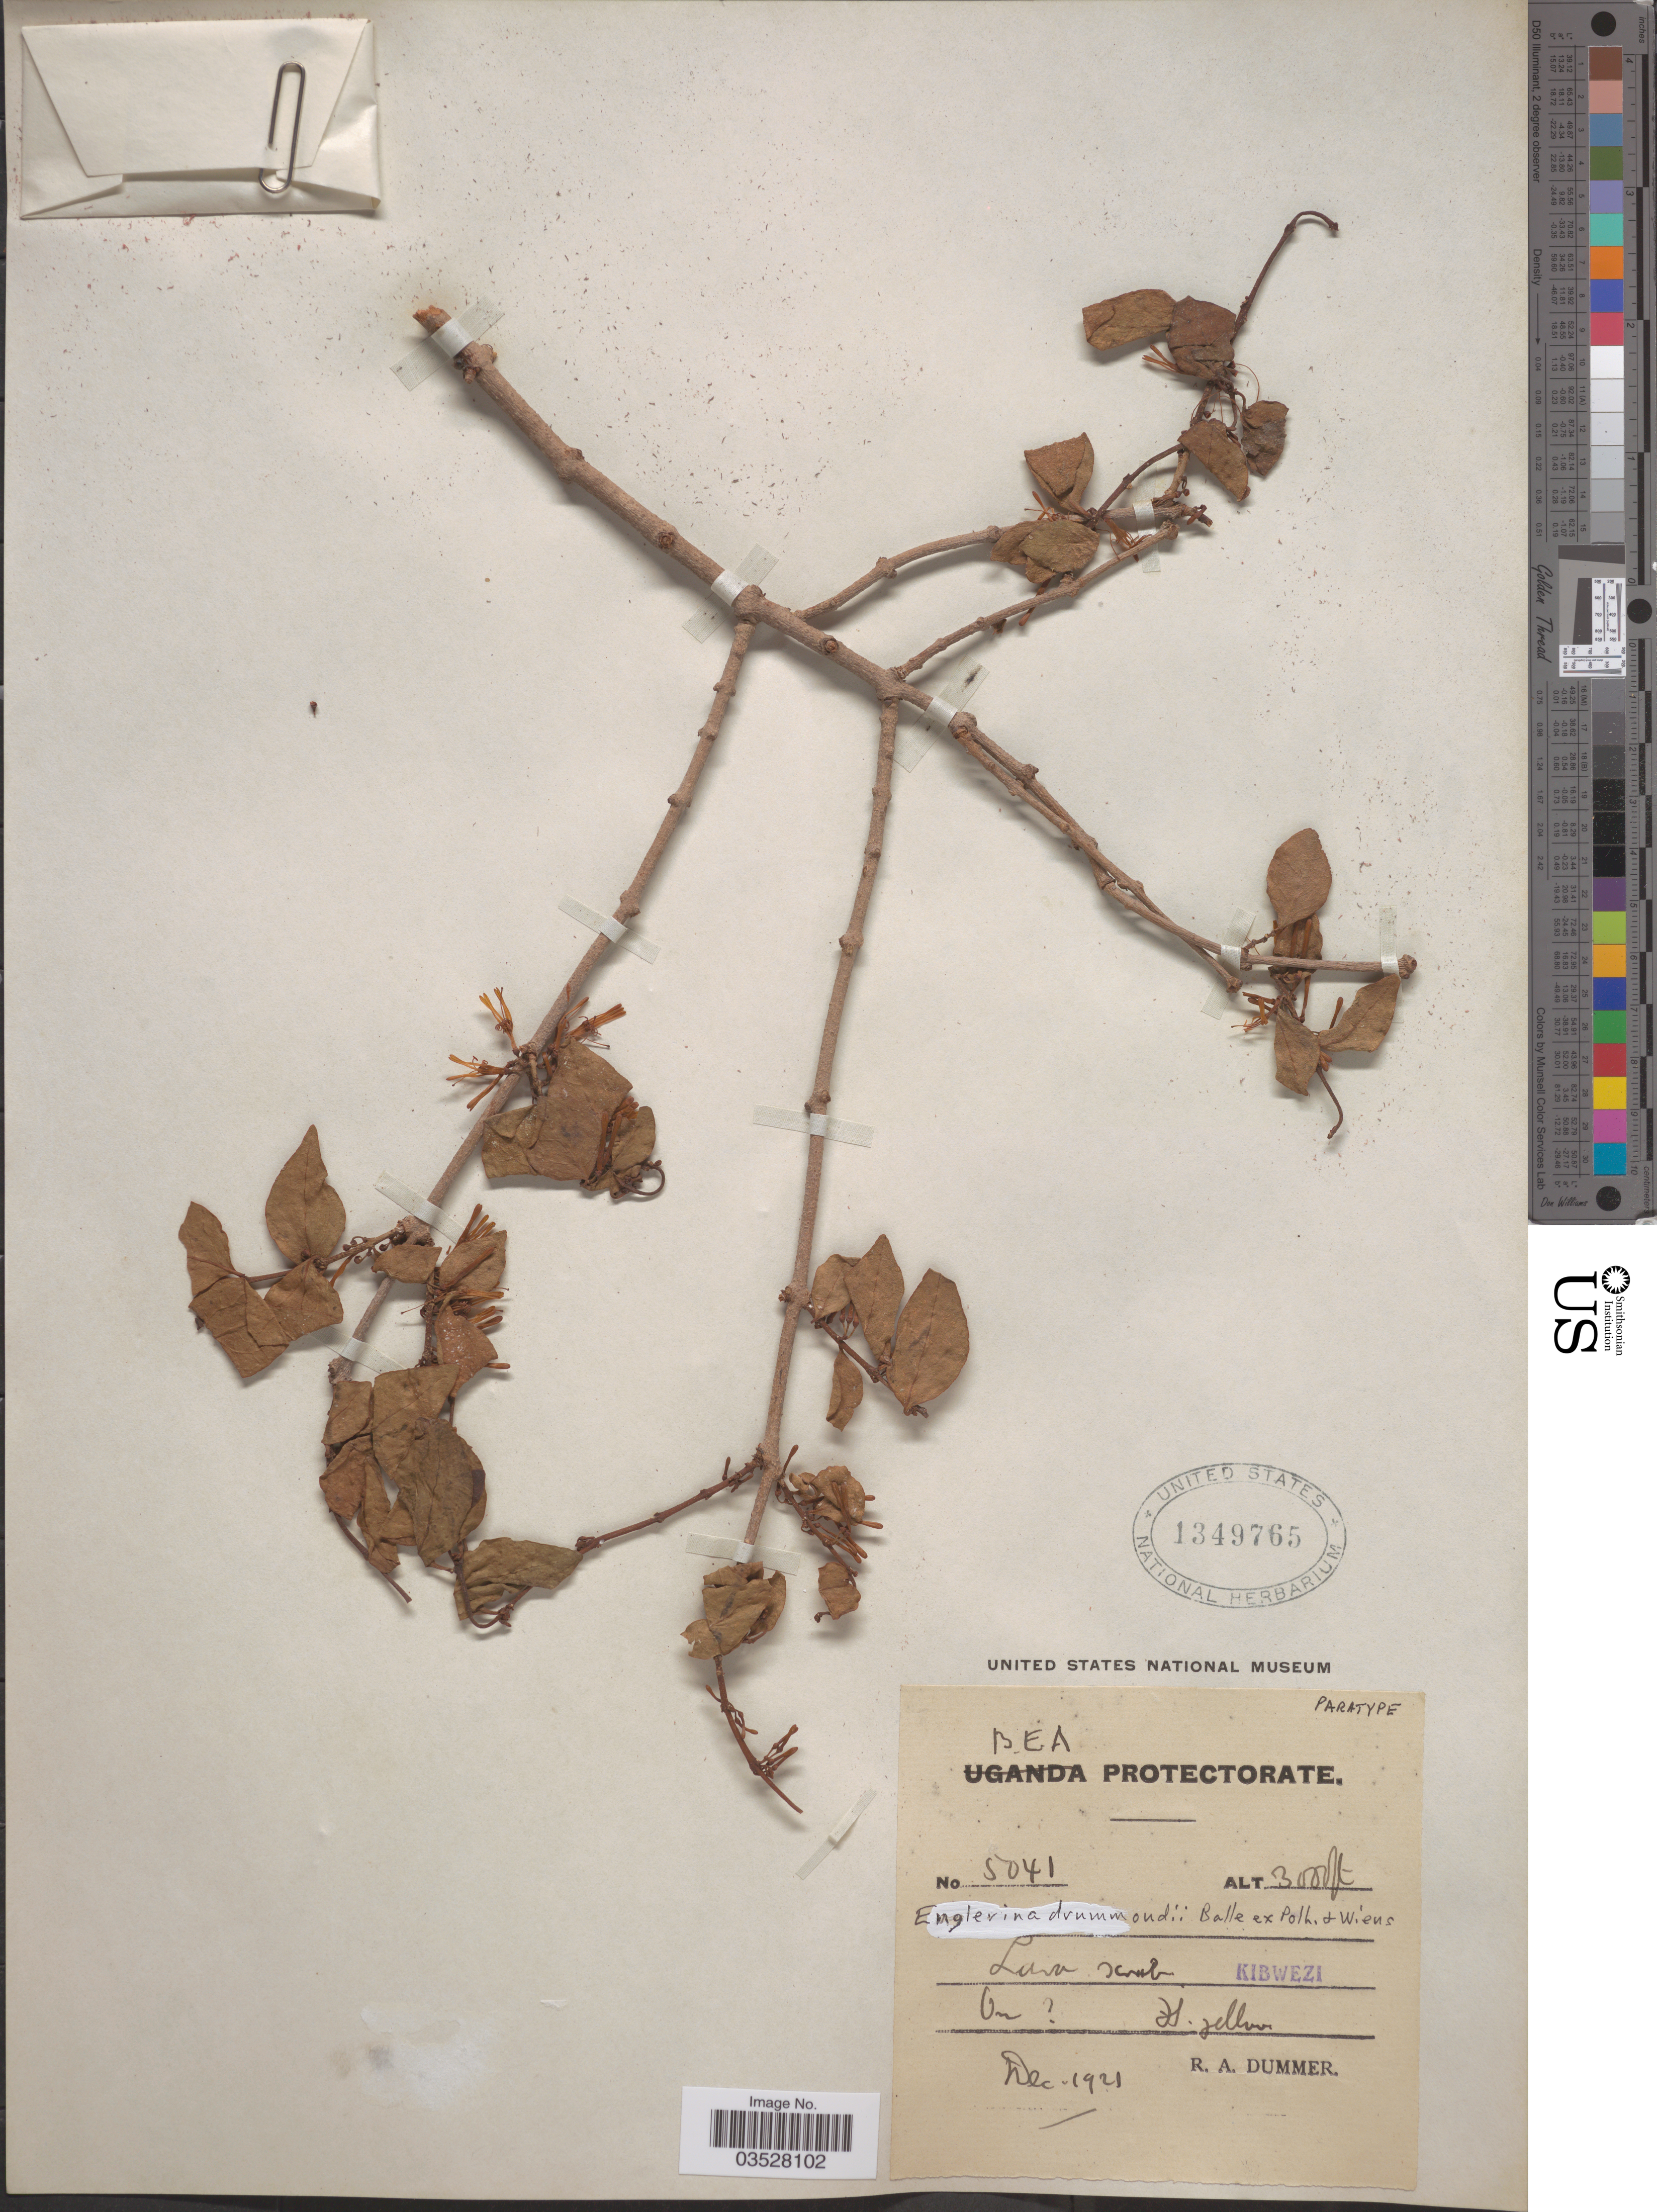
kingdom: Plantae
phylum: Tracheophyta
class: Magnoliopsida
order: Santalales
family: Loranthaceae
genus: Englerina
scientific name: Englerina drummondii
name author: Balle ex Polhill & Wiens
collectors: R. Dümmer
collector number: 5041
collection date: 1921-12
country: Kenya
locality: B.E.A. Protectorate. Lawa [interpreted] scrub [interpreted]. Kibwezi.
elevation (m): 914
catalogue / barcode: US 1349765